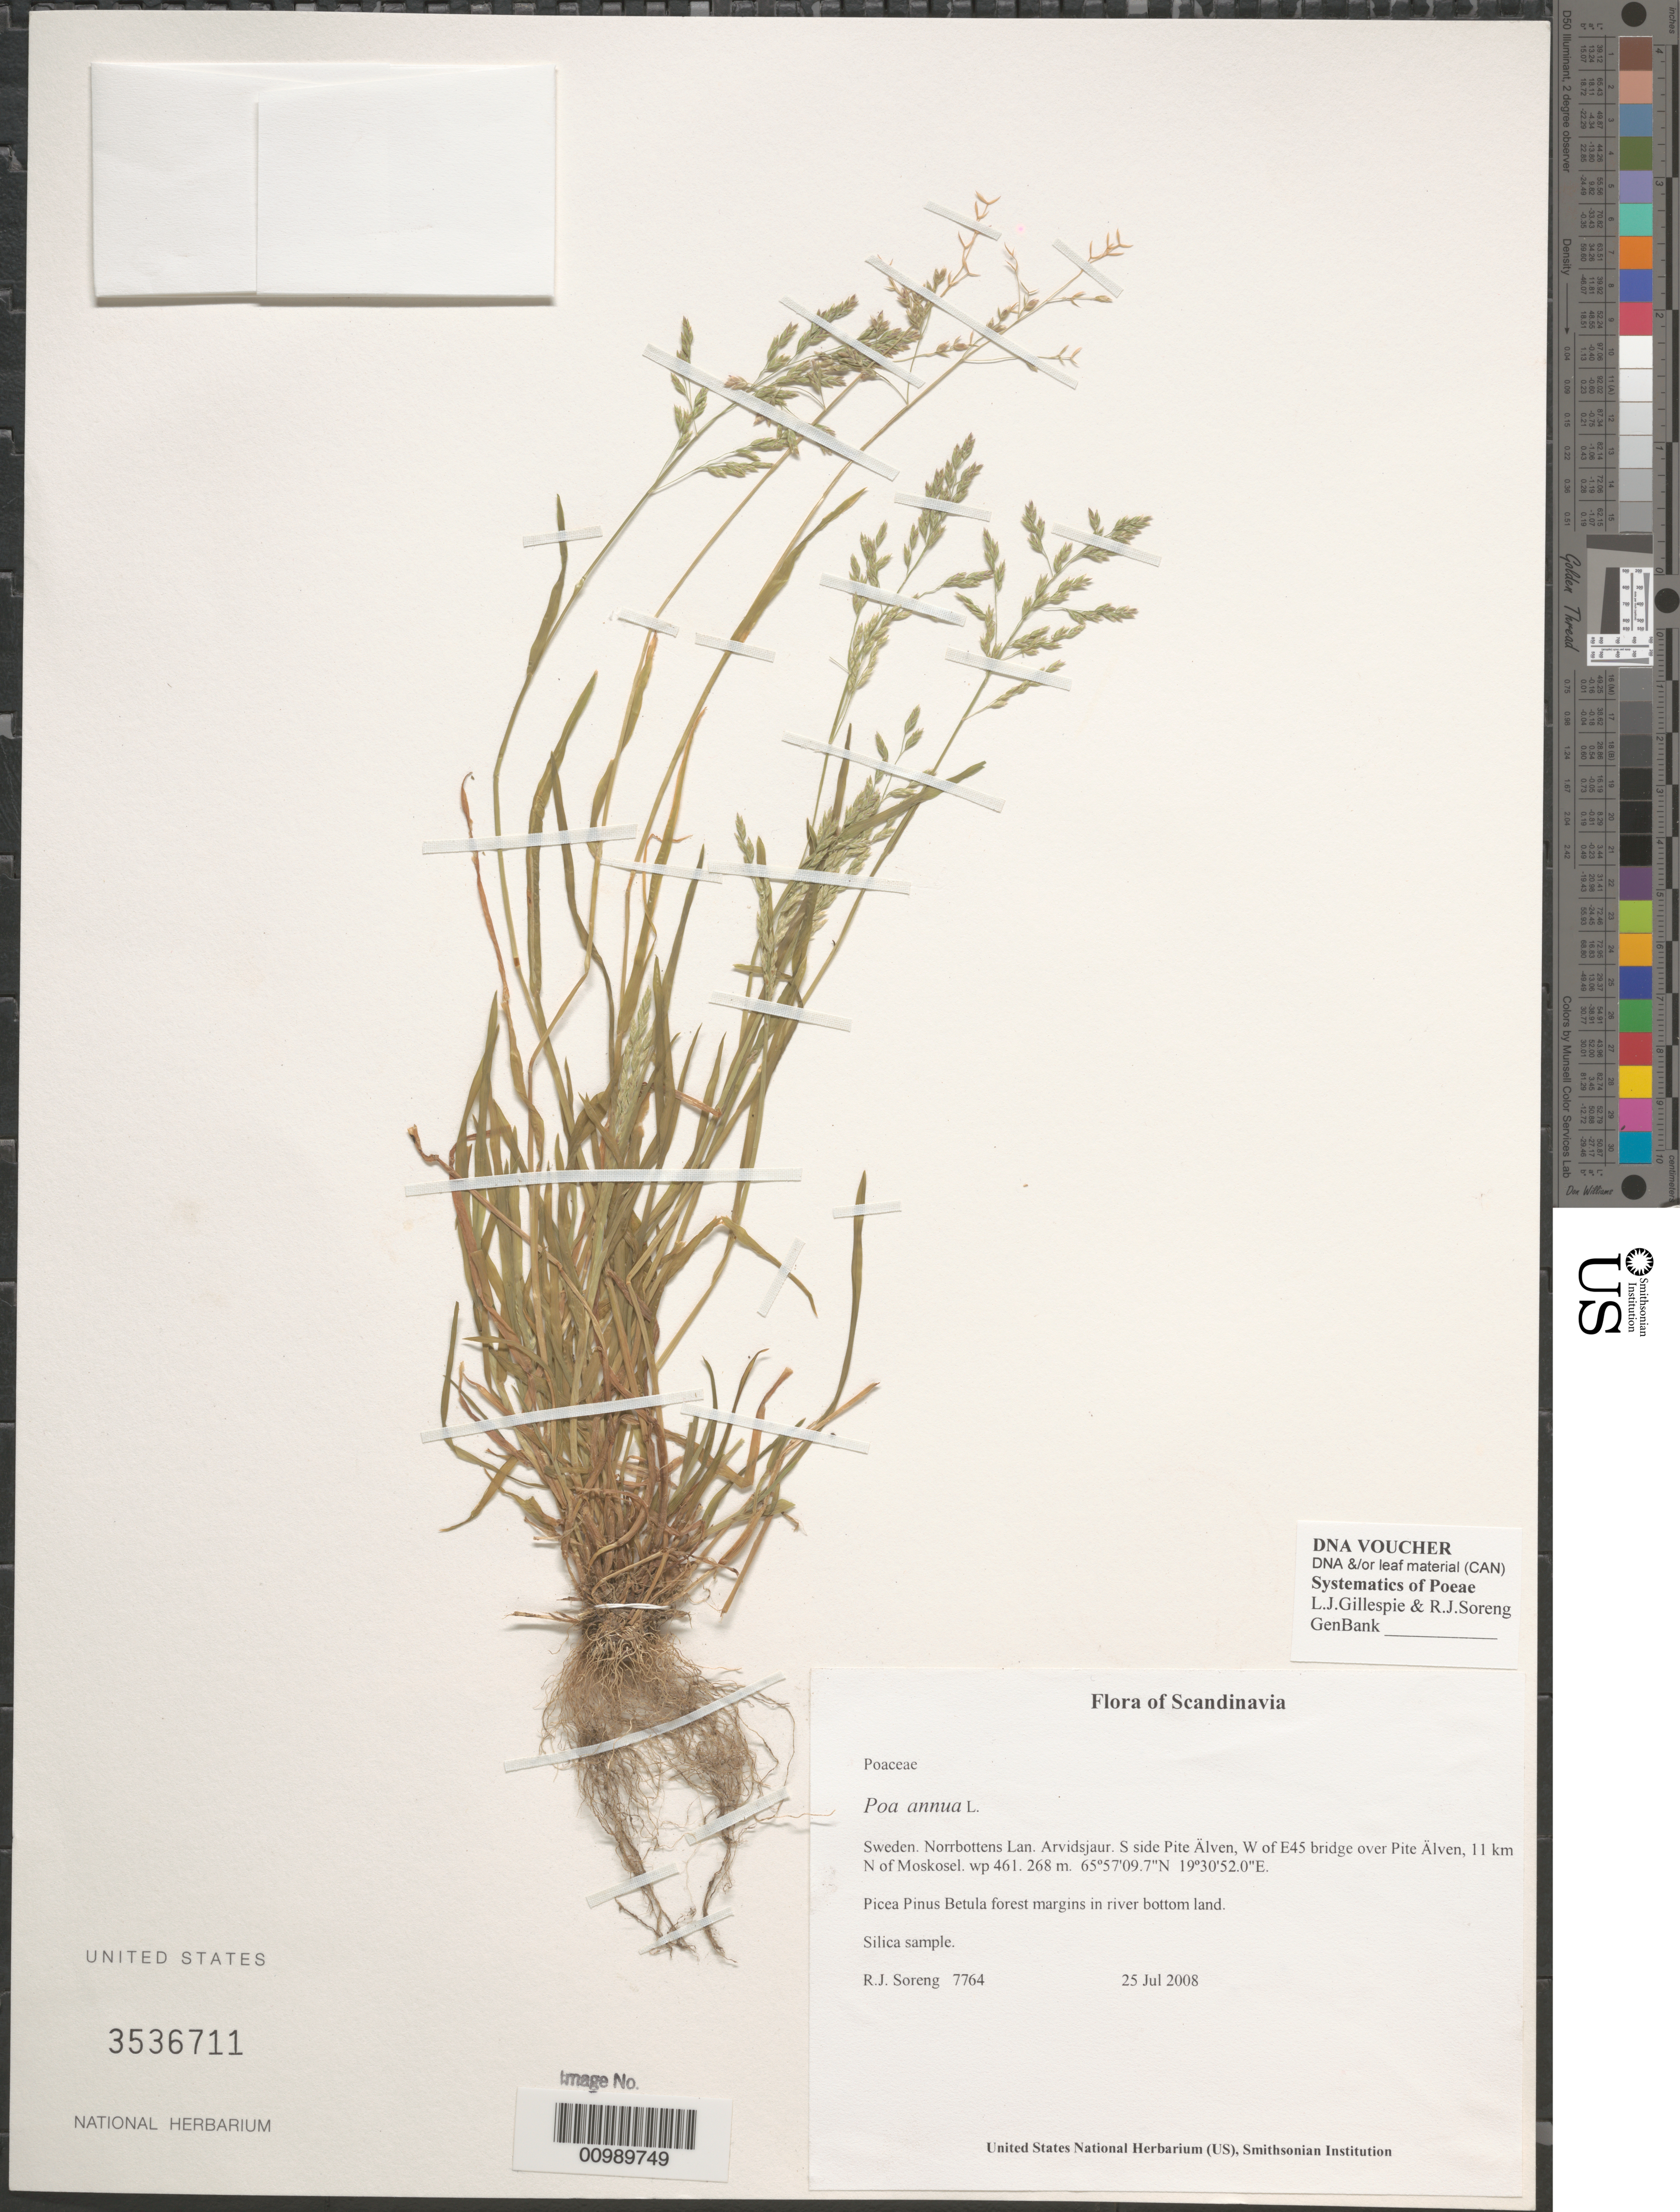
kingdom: Plantae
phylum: Tracheophyta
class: Liliopsida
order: Poales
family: Poaceae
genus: Poa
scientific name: Poa annua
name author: L.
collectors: R. J. Soreng & N. L. Soreng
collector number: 7764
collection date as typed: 25 Jul 2008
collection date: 2008-07-25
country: Sweden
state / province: Norrbotten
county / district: Arvidsjaur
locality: S side Pite Älven, W of E45 bridge over Pite Älven, 11 km N of Moskosel.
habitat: Picea Pinus Betula forest margins in river bottom land.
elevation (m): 268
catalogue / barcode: US 3536711